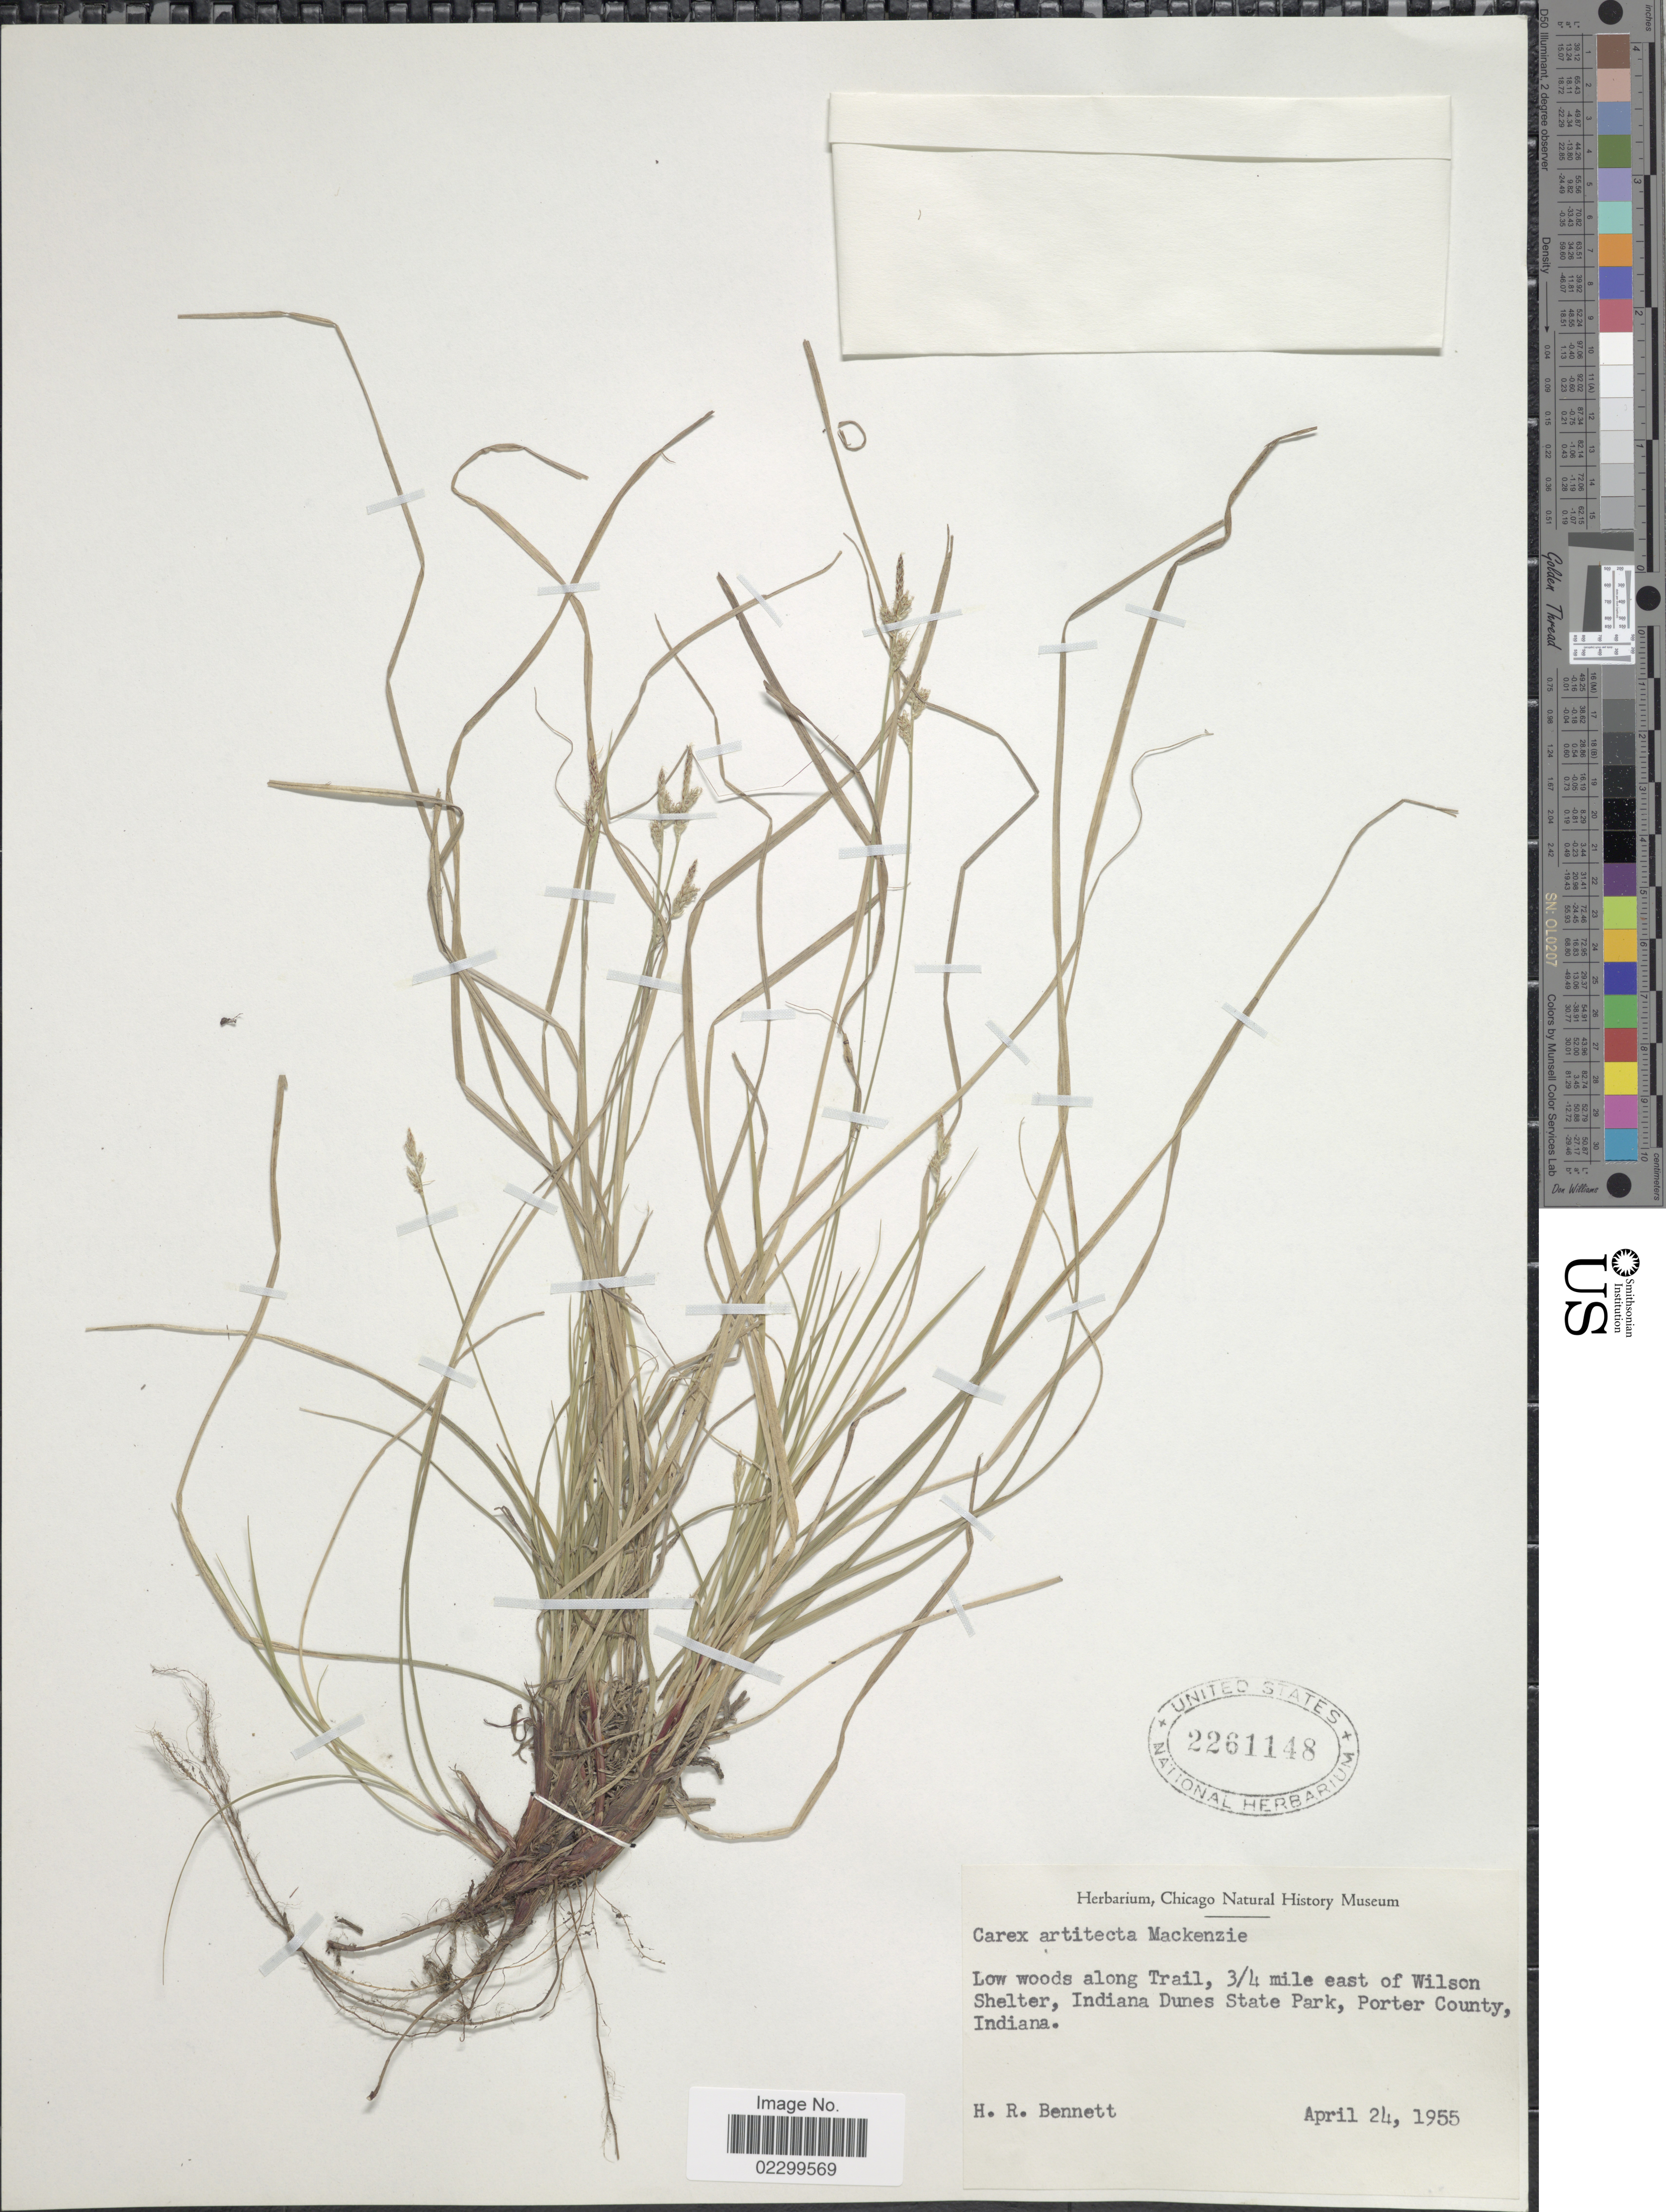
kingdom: Plantae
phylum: Tracheophyta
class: Liliopsida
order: Poales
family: Cyperaceae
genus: Carex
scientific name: Carex albicans var. albicans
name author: Willd. ex Spreng.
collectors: H. R. Bennett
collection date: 1955-04-24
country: United States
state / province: Indiana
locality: Low woods along Trail, 3/4 mile east of Wilson Shelter, Indiana Dunes State Park, Porter County.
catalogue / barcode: US 2261148